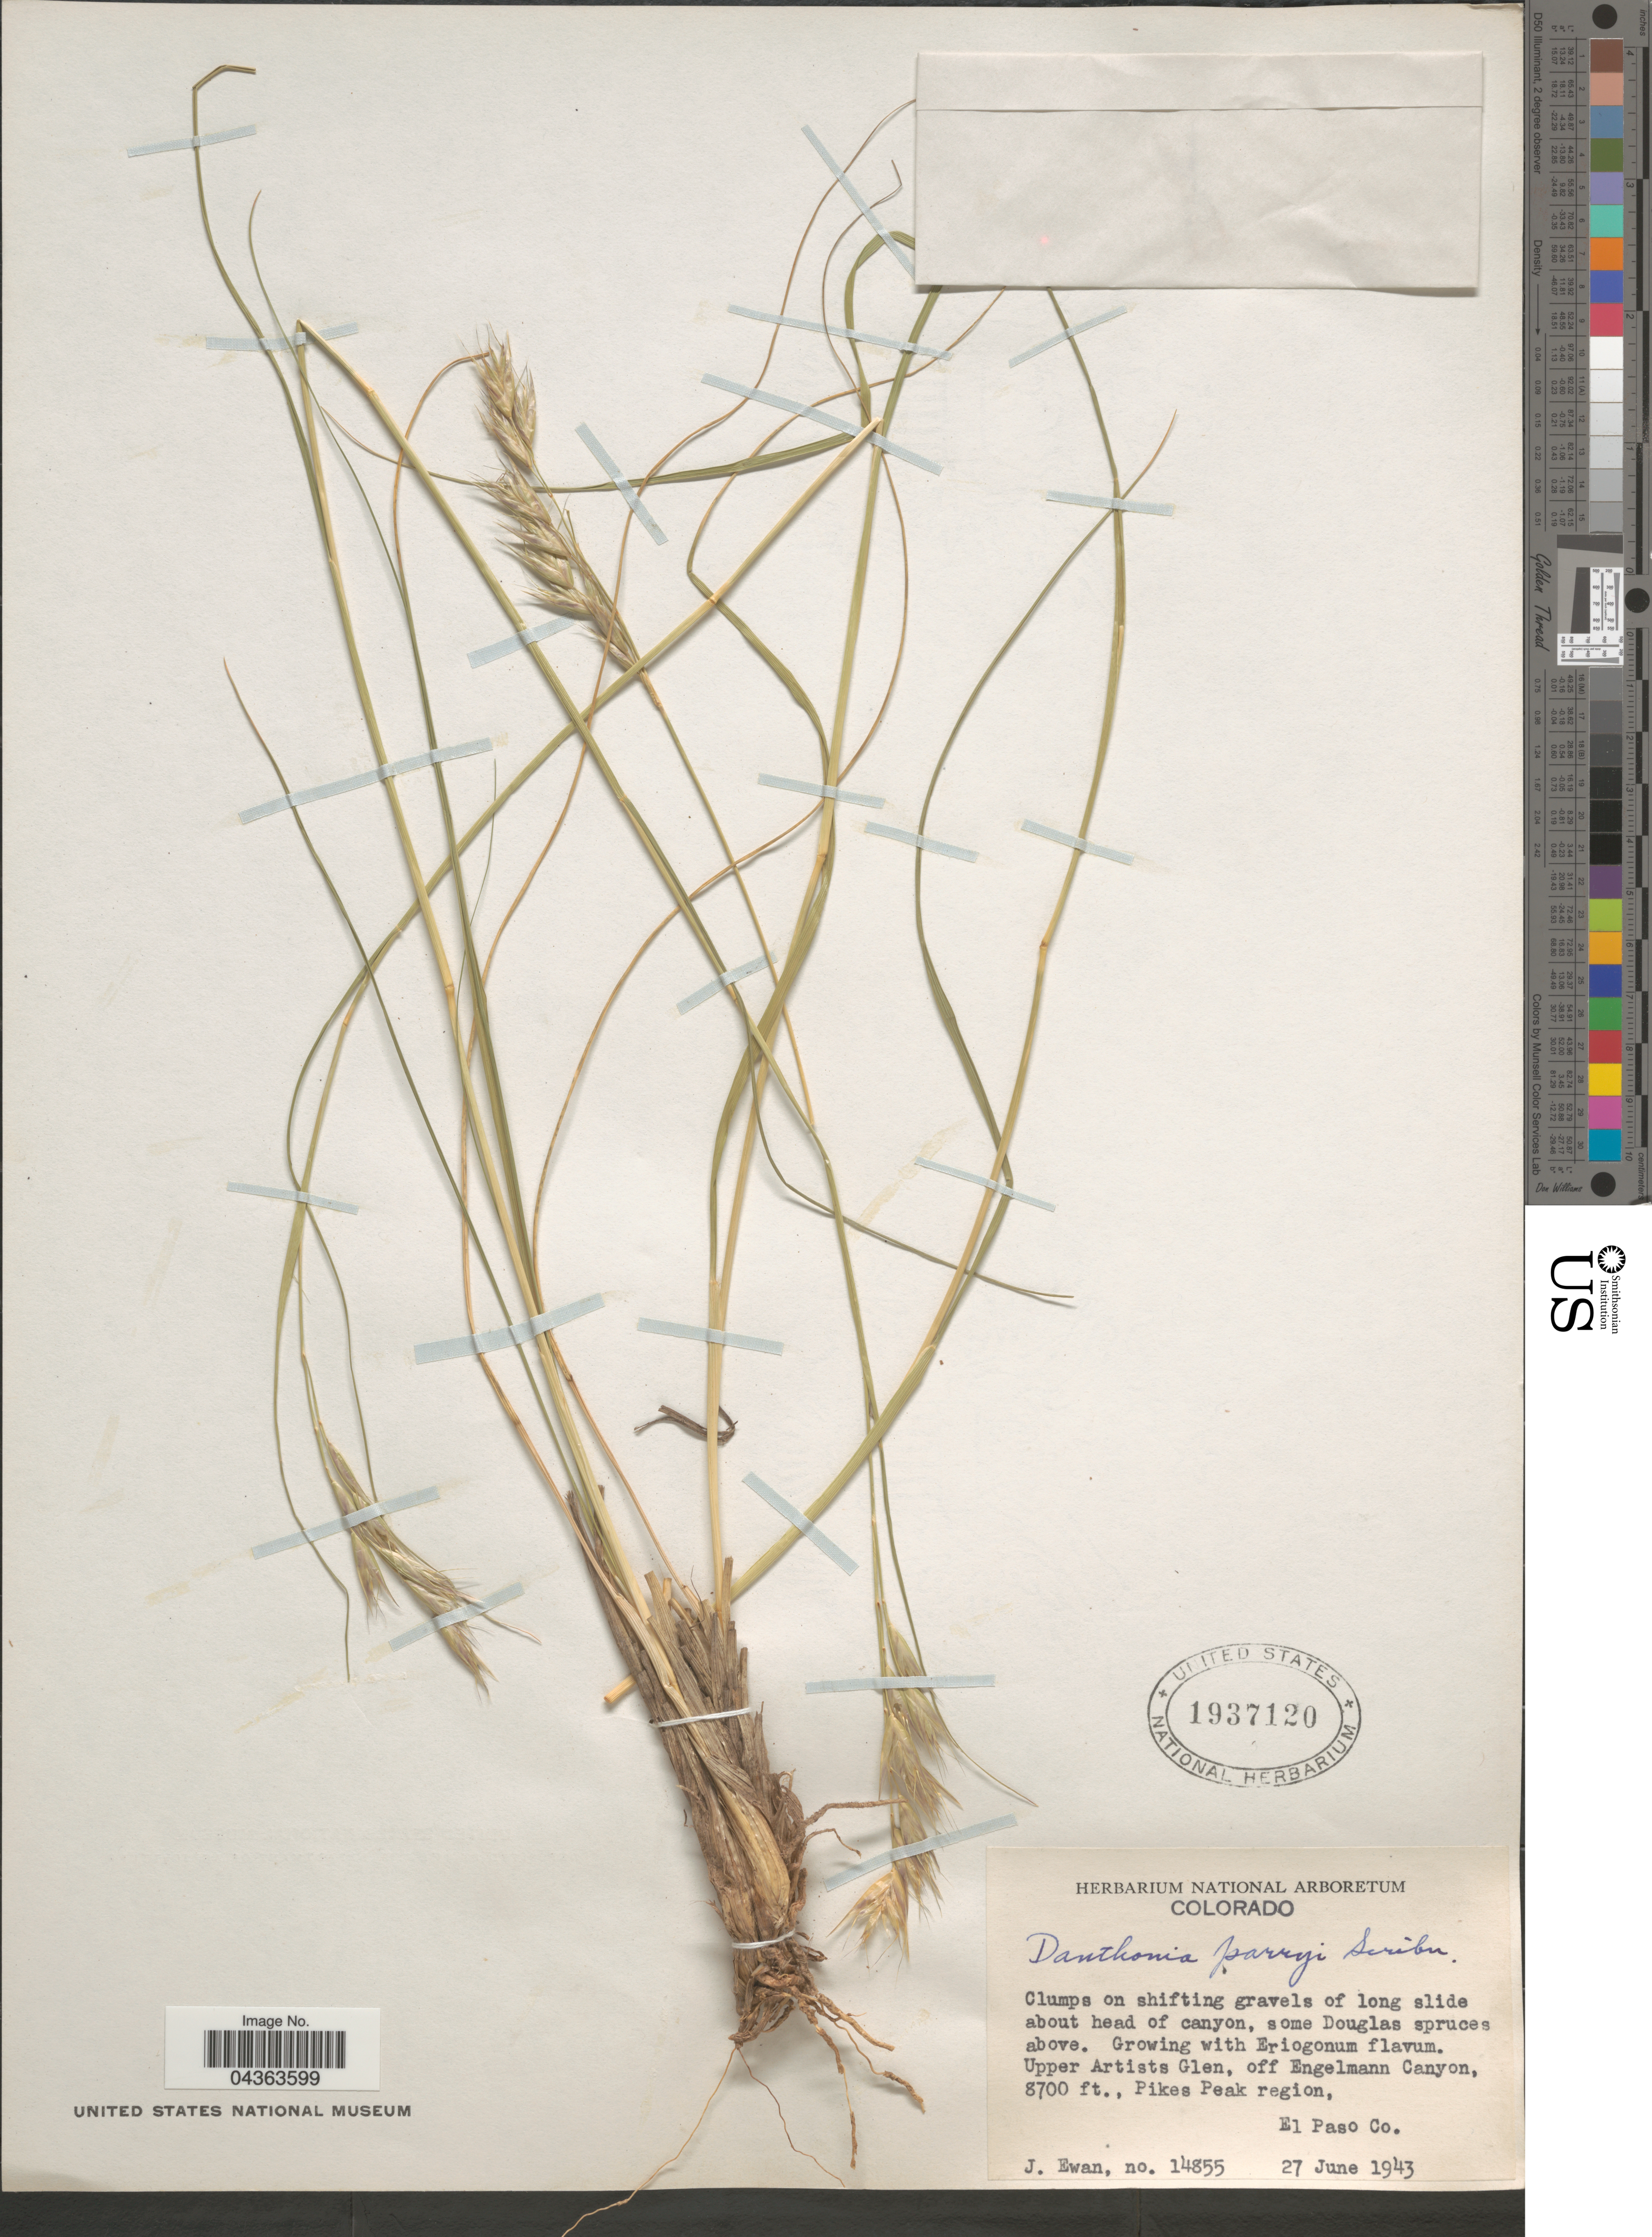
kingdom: Plantae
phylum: Tracheophyta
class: Liliopsida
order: Poales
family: Poaceae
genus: Danthonia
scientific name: Danthonia parryi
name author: Scribn.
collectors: J. A. Ewan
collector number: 14855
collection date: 1943-06-27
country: United States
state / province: Colorado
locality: Upper Artists Glen, off Engelmann Canyon, Pikes Peak region, El Paso Co.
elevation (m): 2652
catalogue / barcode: US 1937120